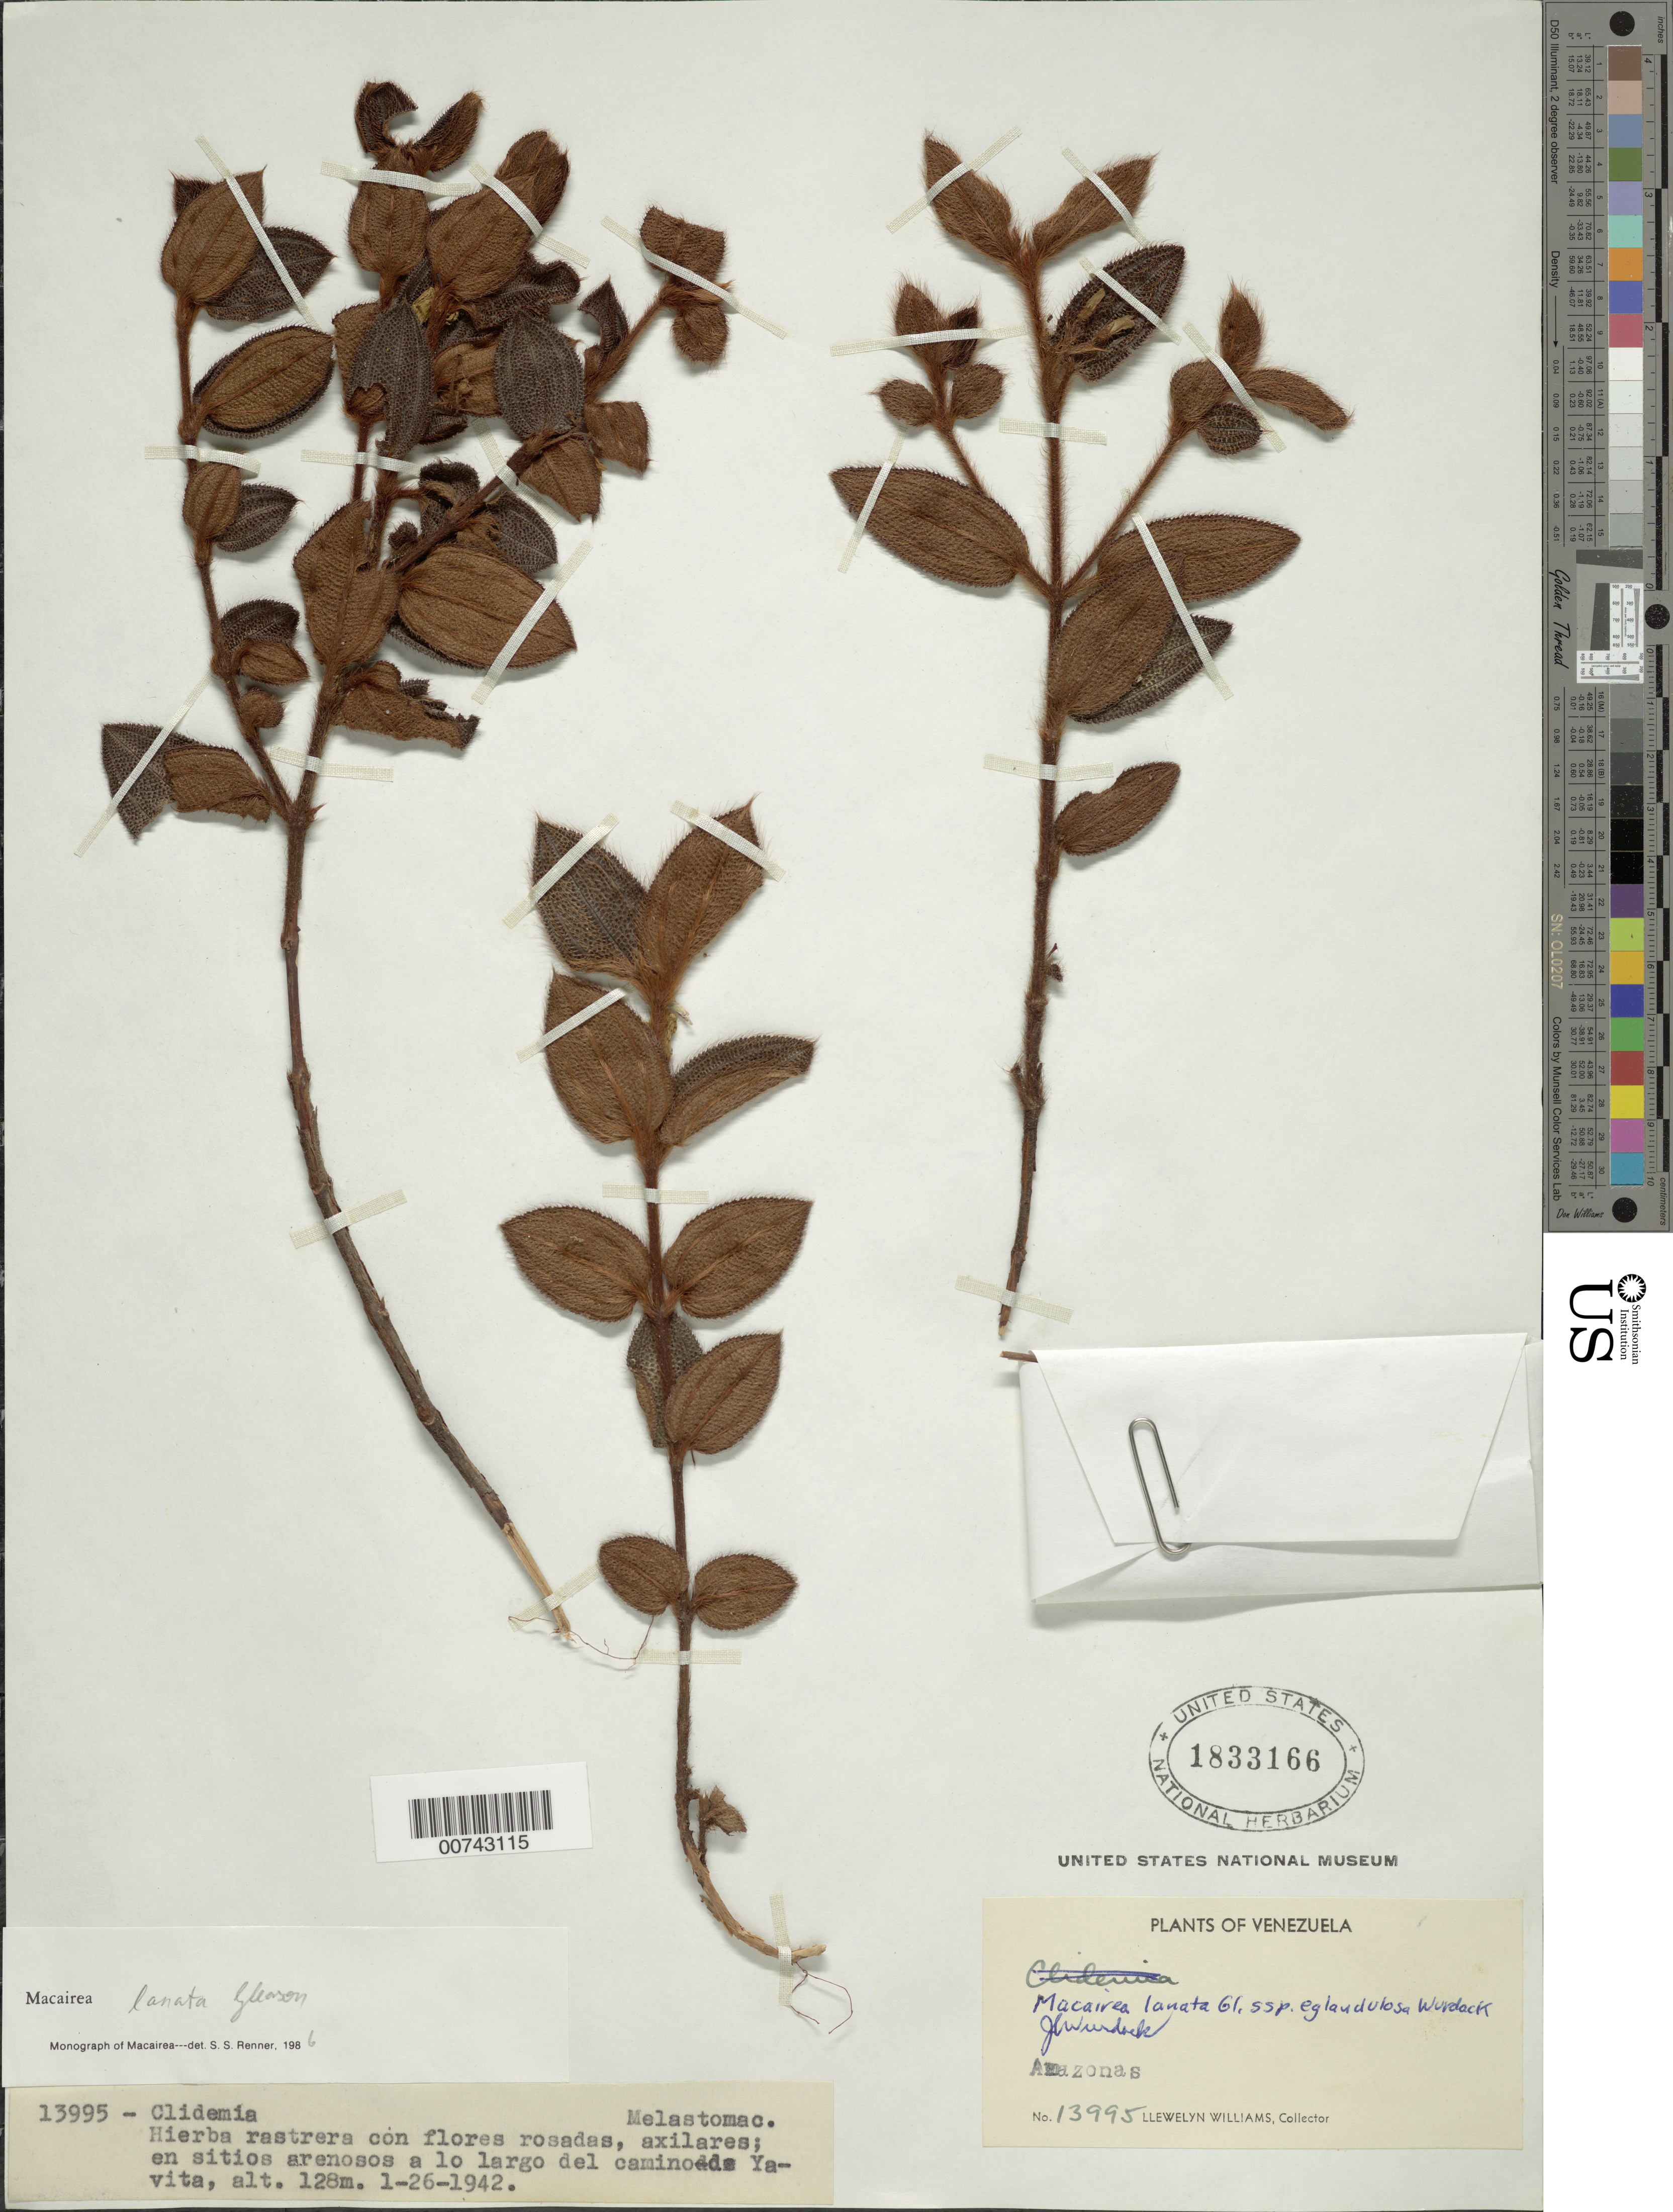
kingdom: Plantae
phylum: Tracheophyta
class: Magnoliopsida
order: Myrtales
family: Melastomataceae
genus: Macairea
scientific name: Macairea lanata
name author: Gleason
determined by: Wurdack, John J., (US), US (UNITED STATES)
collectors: Ll. Williams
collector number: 13995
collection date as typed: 26-Jan-42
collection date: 1942-01-26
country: Venezuela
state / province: Amazonas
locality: Yavita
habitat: Sitios arensos a lo largo del caminode Yavita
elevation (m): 128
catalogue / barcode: US 1833166